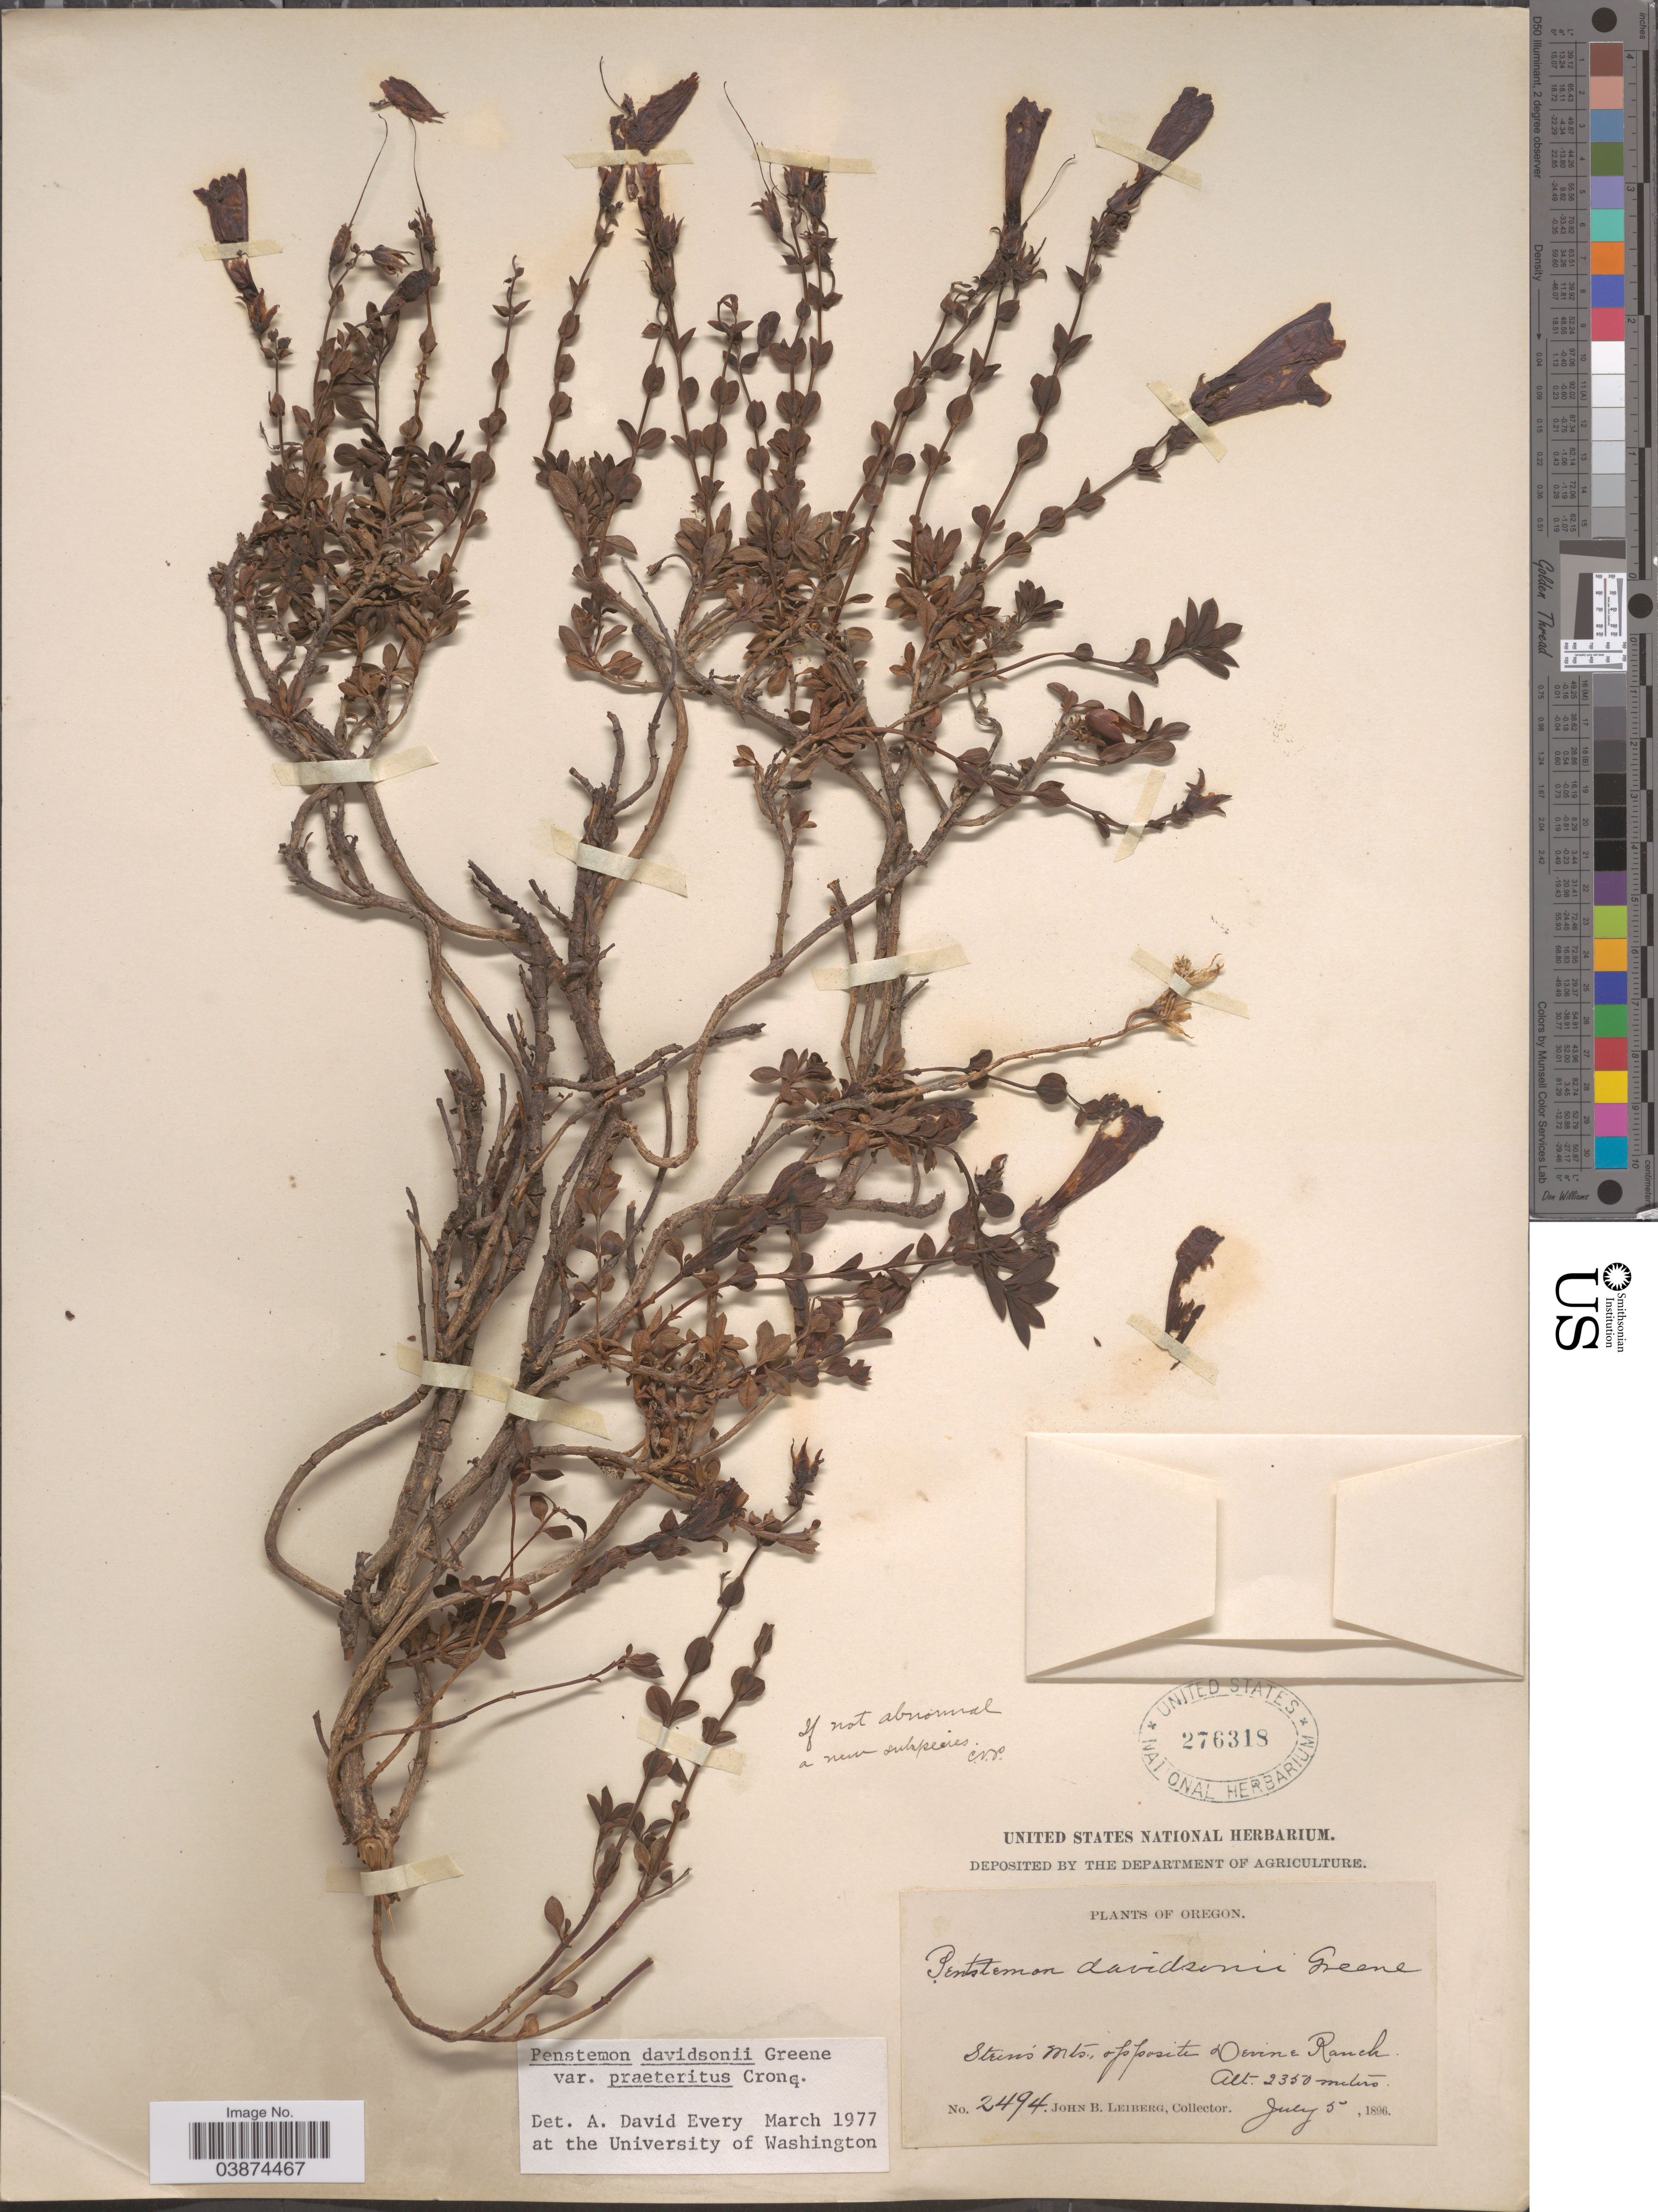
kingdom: Plantae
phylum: Tracheophyta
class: Magnoliopsida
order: Lamiales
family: Plantaginaceae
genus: Penstemon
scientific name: Penstemon davidsonii var. davidsonii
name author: Greene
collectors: J. B. Leiberg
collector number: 2494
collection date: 1896-07-05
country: United States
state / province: Oregon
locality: Steins Mts., opposite Devine Ranch.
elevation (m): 2350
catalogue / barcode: US 276318